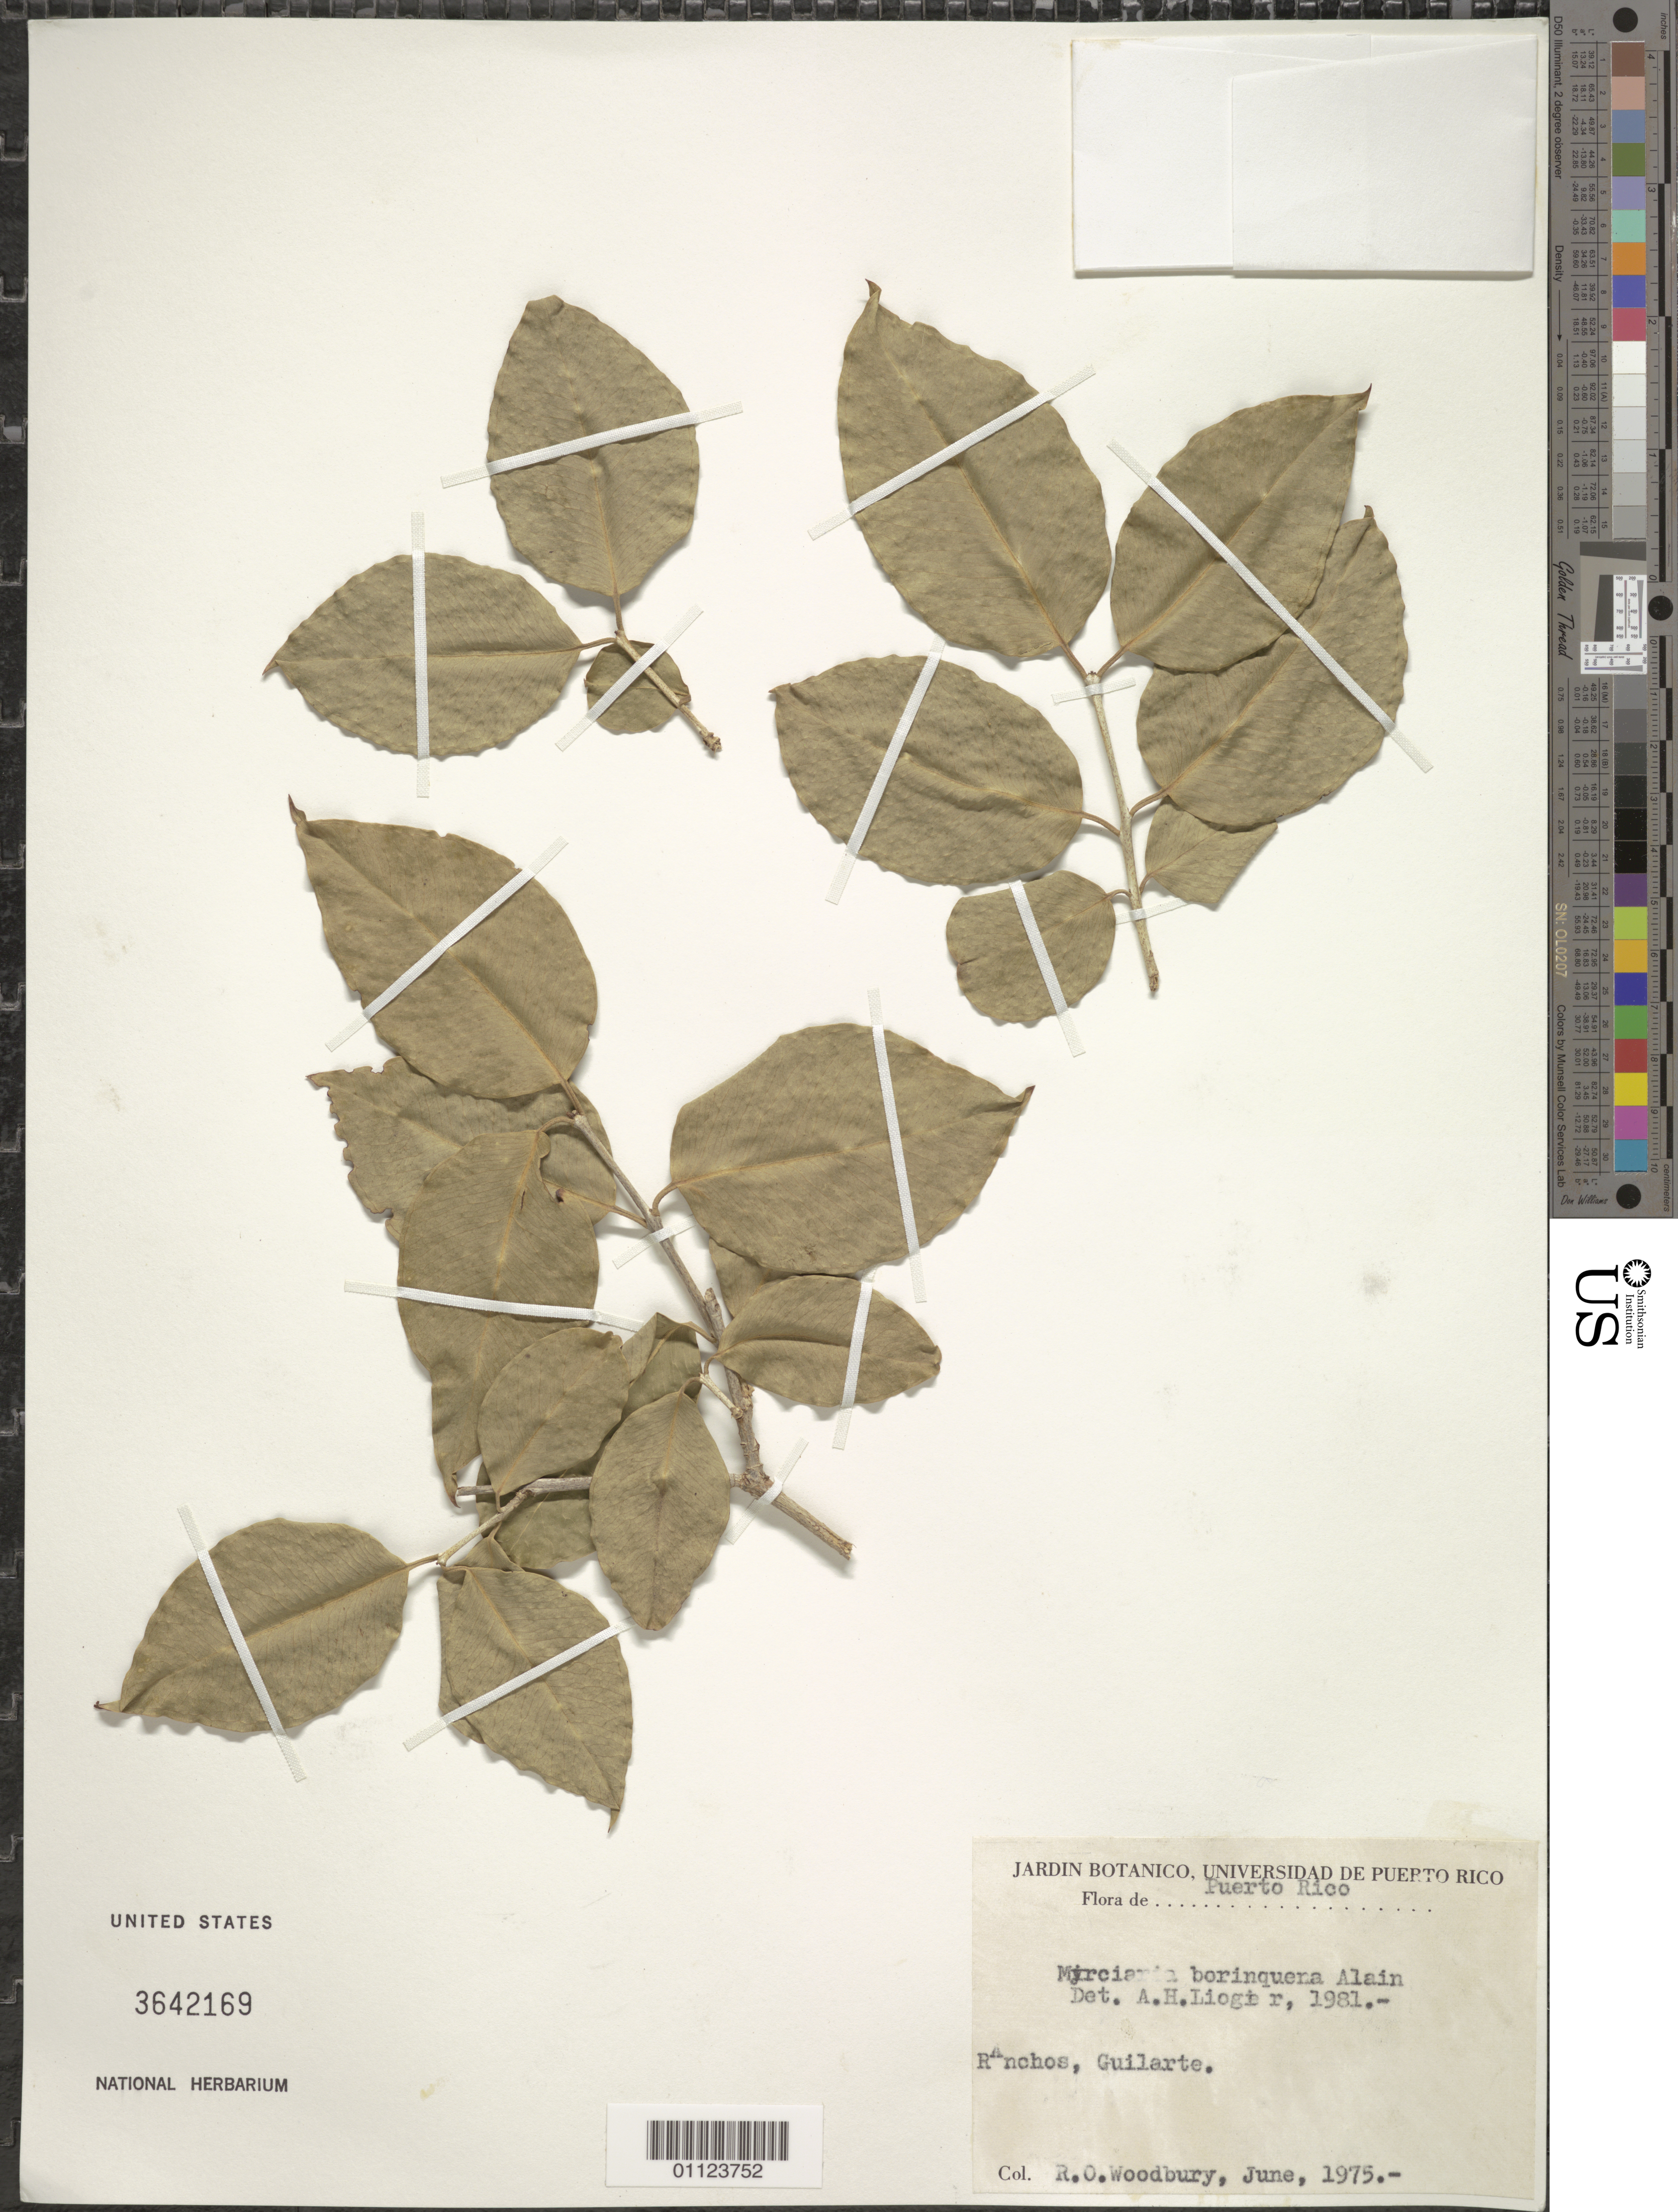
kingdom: Plantae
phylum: Tracheophyta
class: Magnoliopsida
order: Myrtales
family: Myrtaceae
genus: Myrciaria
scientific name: Myrciaria borinquena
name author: Alain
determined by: Liogier, Alain H.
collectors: R. O. Woodbury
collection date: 1975-06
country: Puerto Rico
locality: Ranchos, Guilarte.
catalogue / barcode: US 3642169